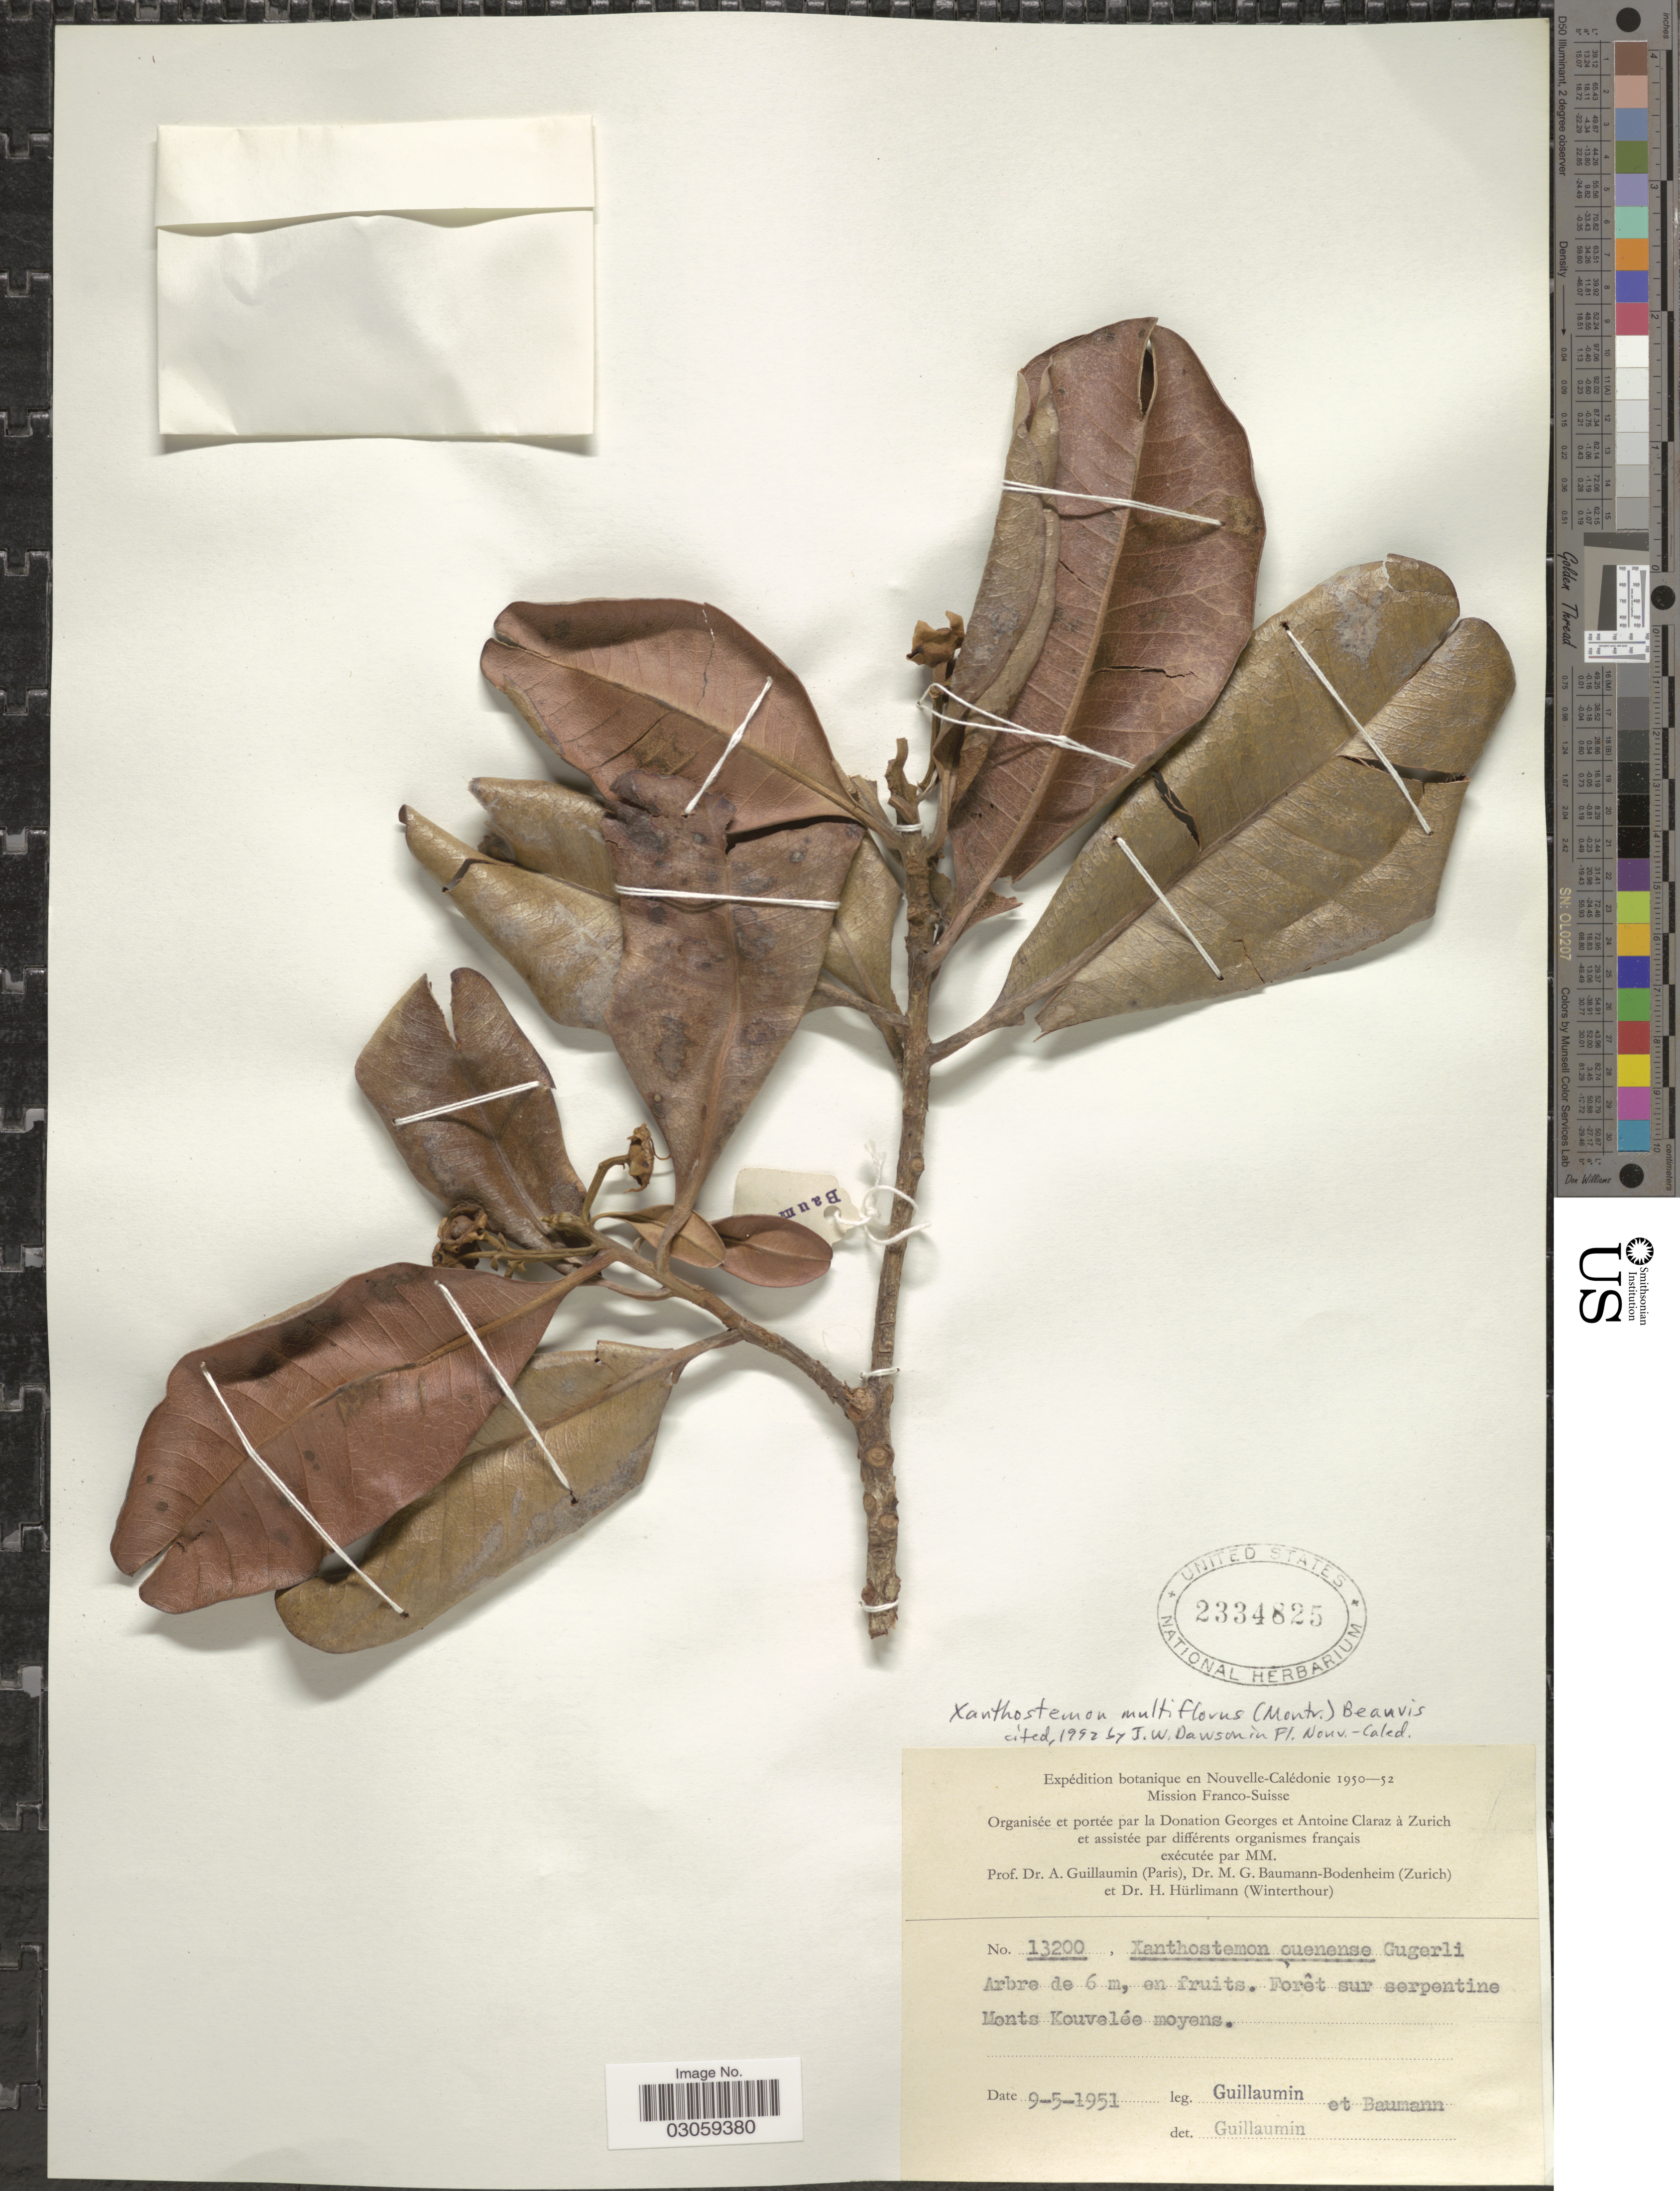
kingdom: Plantae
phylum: Tracheophyta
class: Magnoliopsida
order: Myrtales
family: Myrtaceae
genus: Xanthostemon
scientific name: Xanthostemon multiflorus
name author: (Montrouz.) Beauvis.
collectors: A. Guillaumin & M. G. Baumann-Bodenheim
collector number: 13200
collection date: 1951-05-09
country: New Caledonia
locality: En Nouvelle-Calédonie. Forêt sur serpentine Monts Kouvelée moyens.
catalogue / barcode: US 2334825